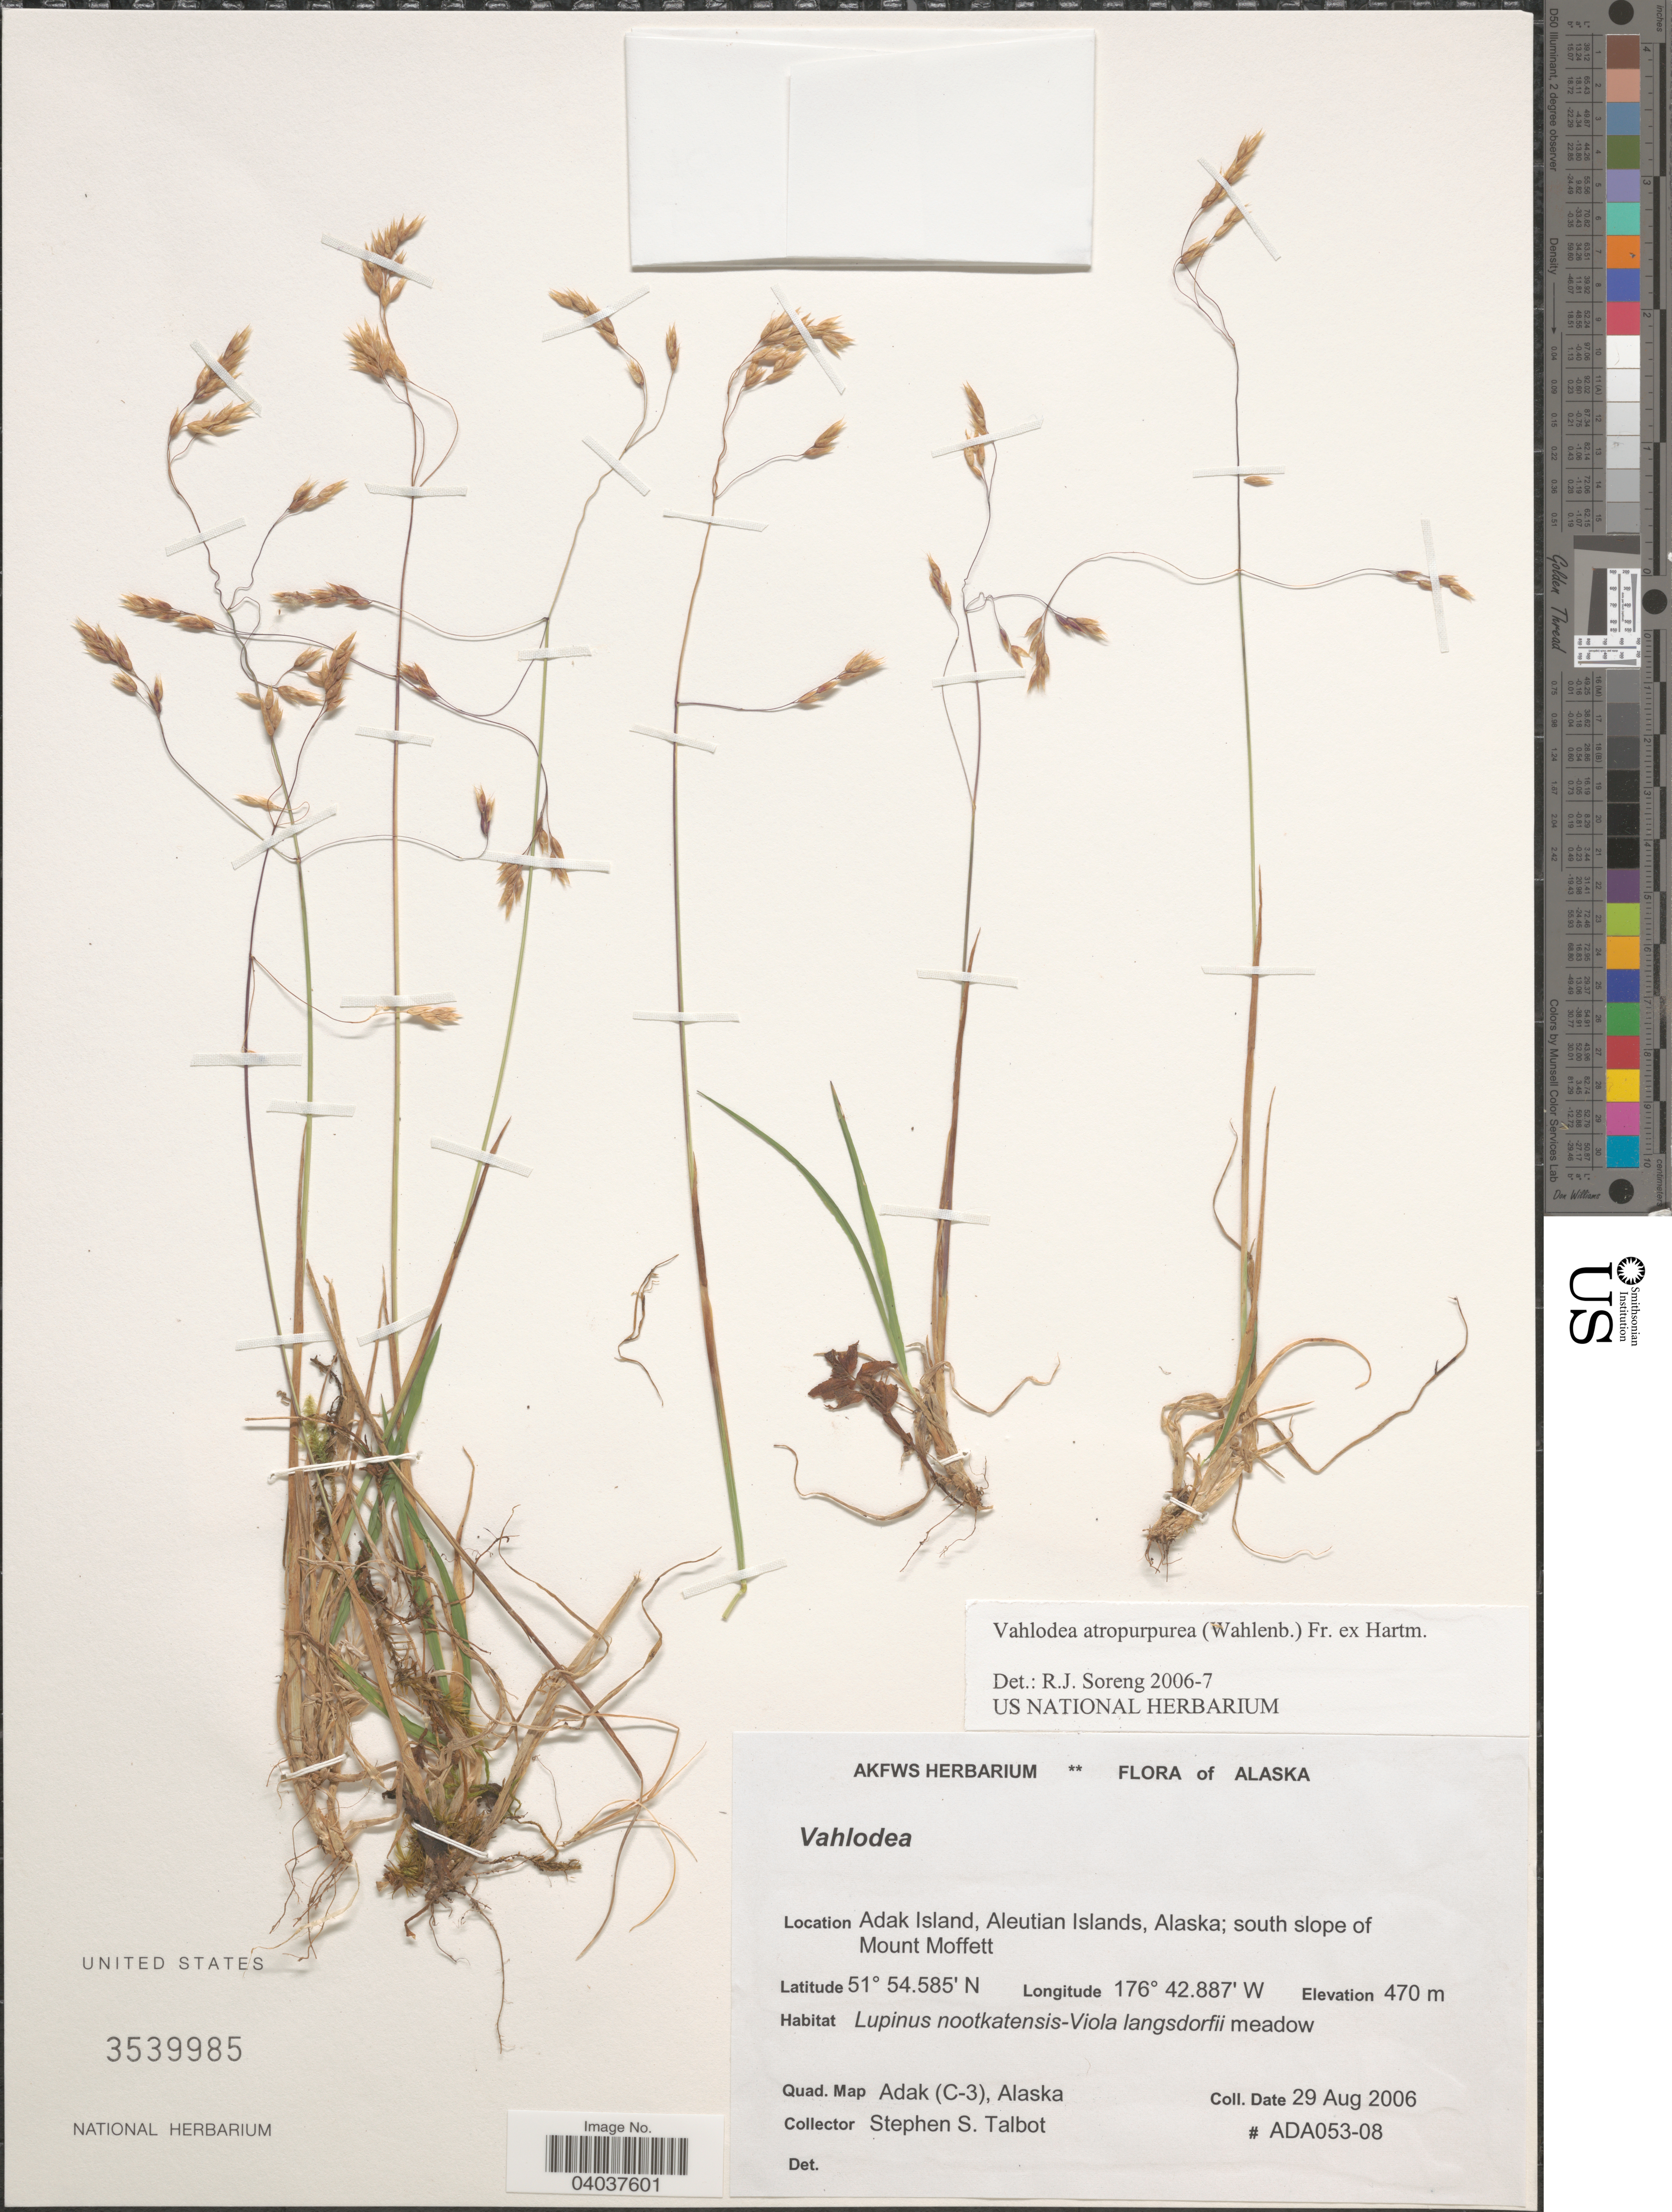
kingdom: Plantae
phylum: Tracheophyta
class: Liliopsida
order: Poales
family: Poaceae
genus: Vahlodea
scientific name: Vahlodea atropurpurea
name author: (Wahlenb.) Fr. ex Hartm.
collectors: S. S. Talbot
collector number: ADA053-08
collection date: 2006-08-29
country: United States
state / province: Alaska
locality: Adak Island, Aleutian Islands; south slope of Mount Moffett. Quad. Map Adak (C-3).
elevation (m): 470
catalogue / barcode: US 3539985